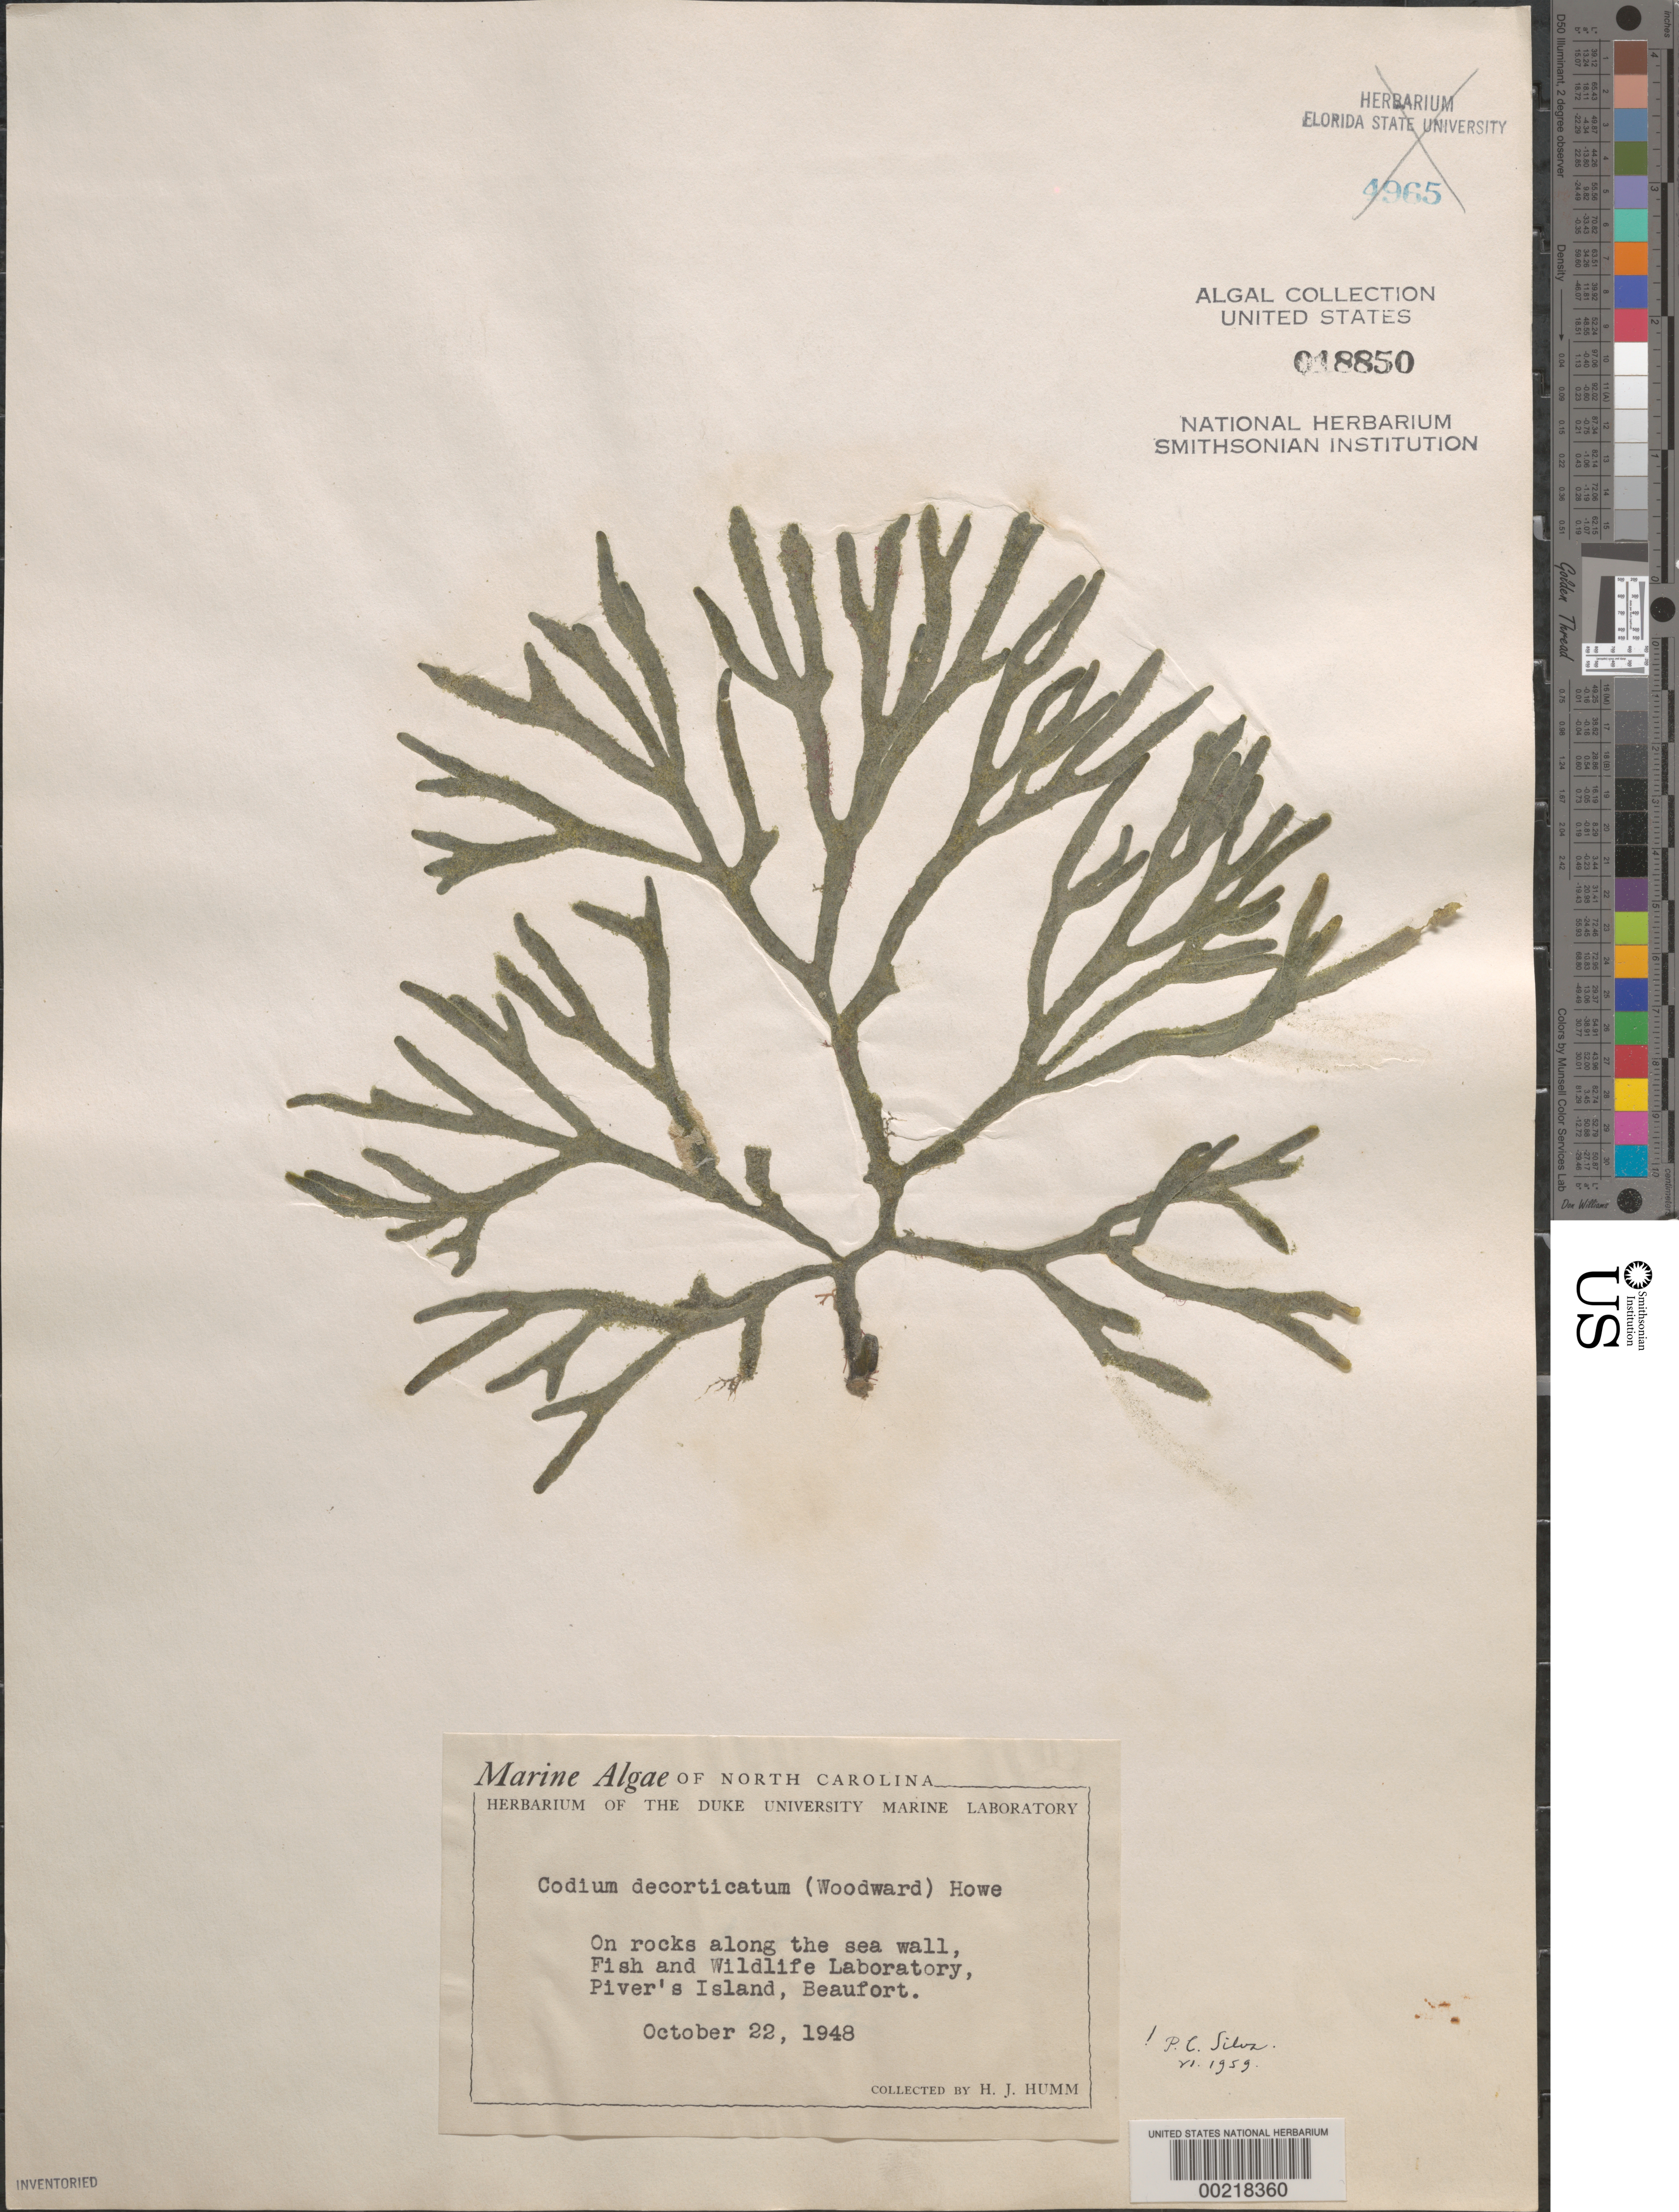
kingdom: Plantae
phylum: Chlorophyta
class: Ulvophyceae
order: Bryopsidales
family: Codiaceae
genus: Codium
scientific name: Codium decorticatum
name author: (Woodw.) M. Howe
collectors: H. J. Humm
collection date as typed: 22 Oct 1948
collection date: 1948-10-22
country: United States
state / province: North Carolina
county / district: Carteret County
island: Pivers Island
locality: Beaufort, Fish and Wildlife Laboratory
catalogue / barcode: US 18850